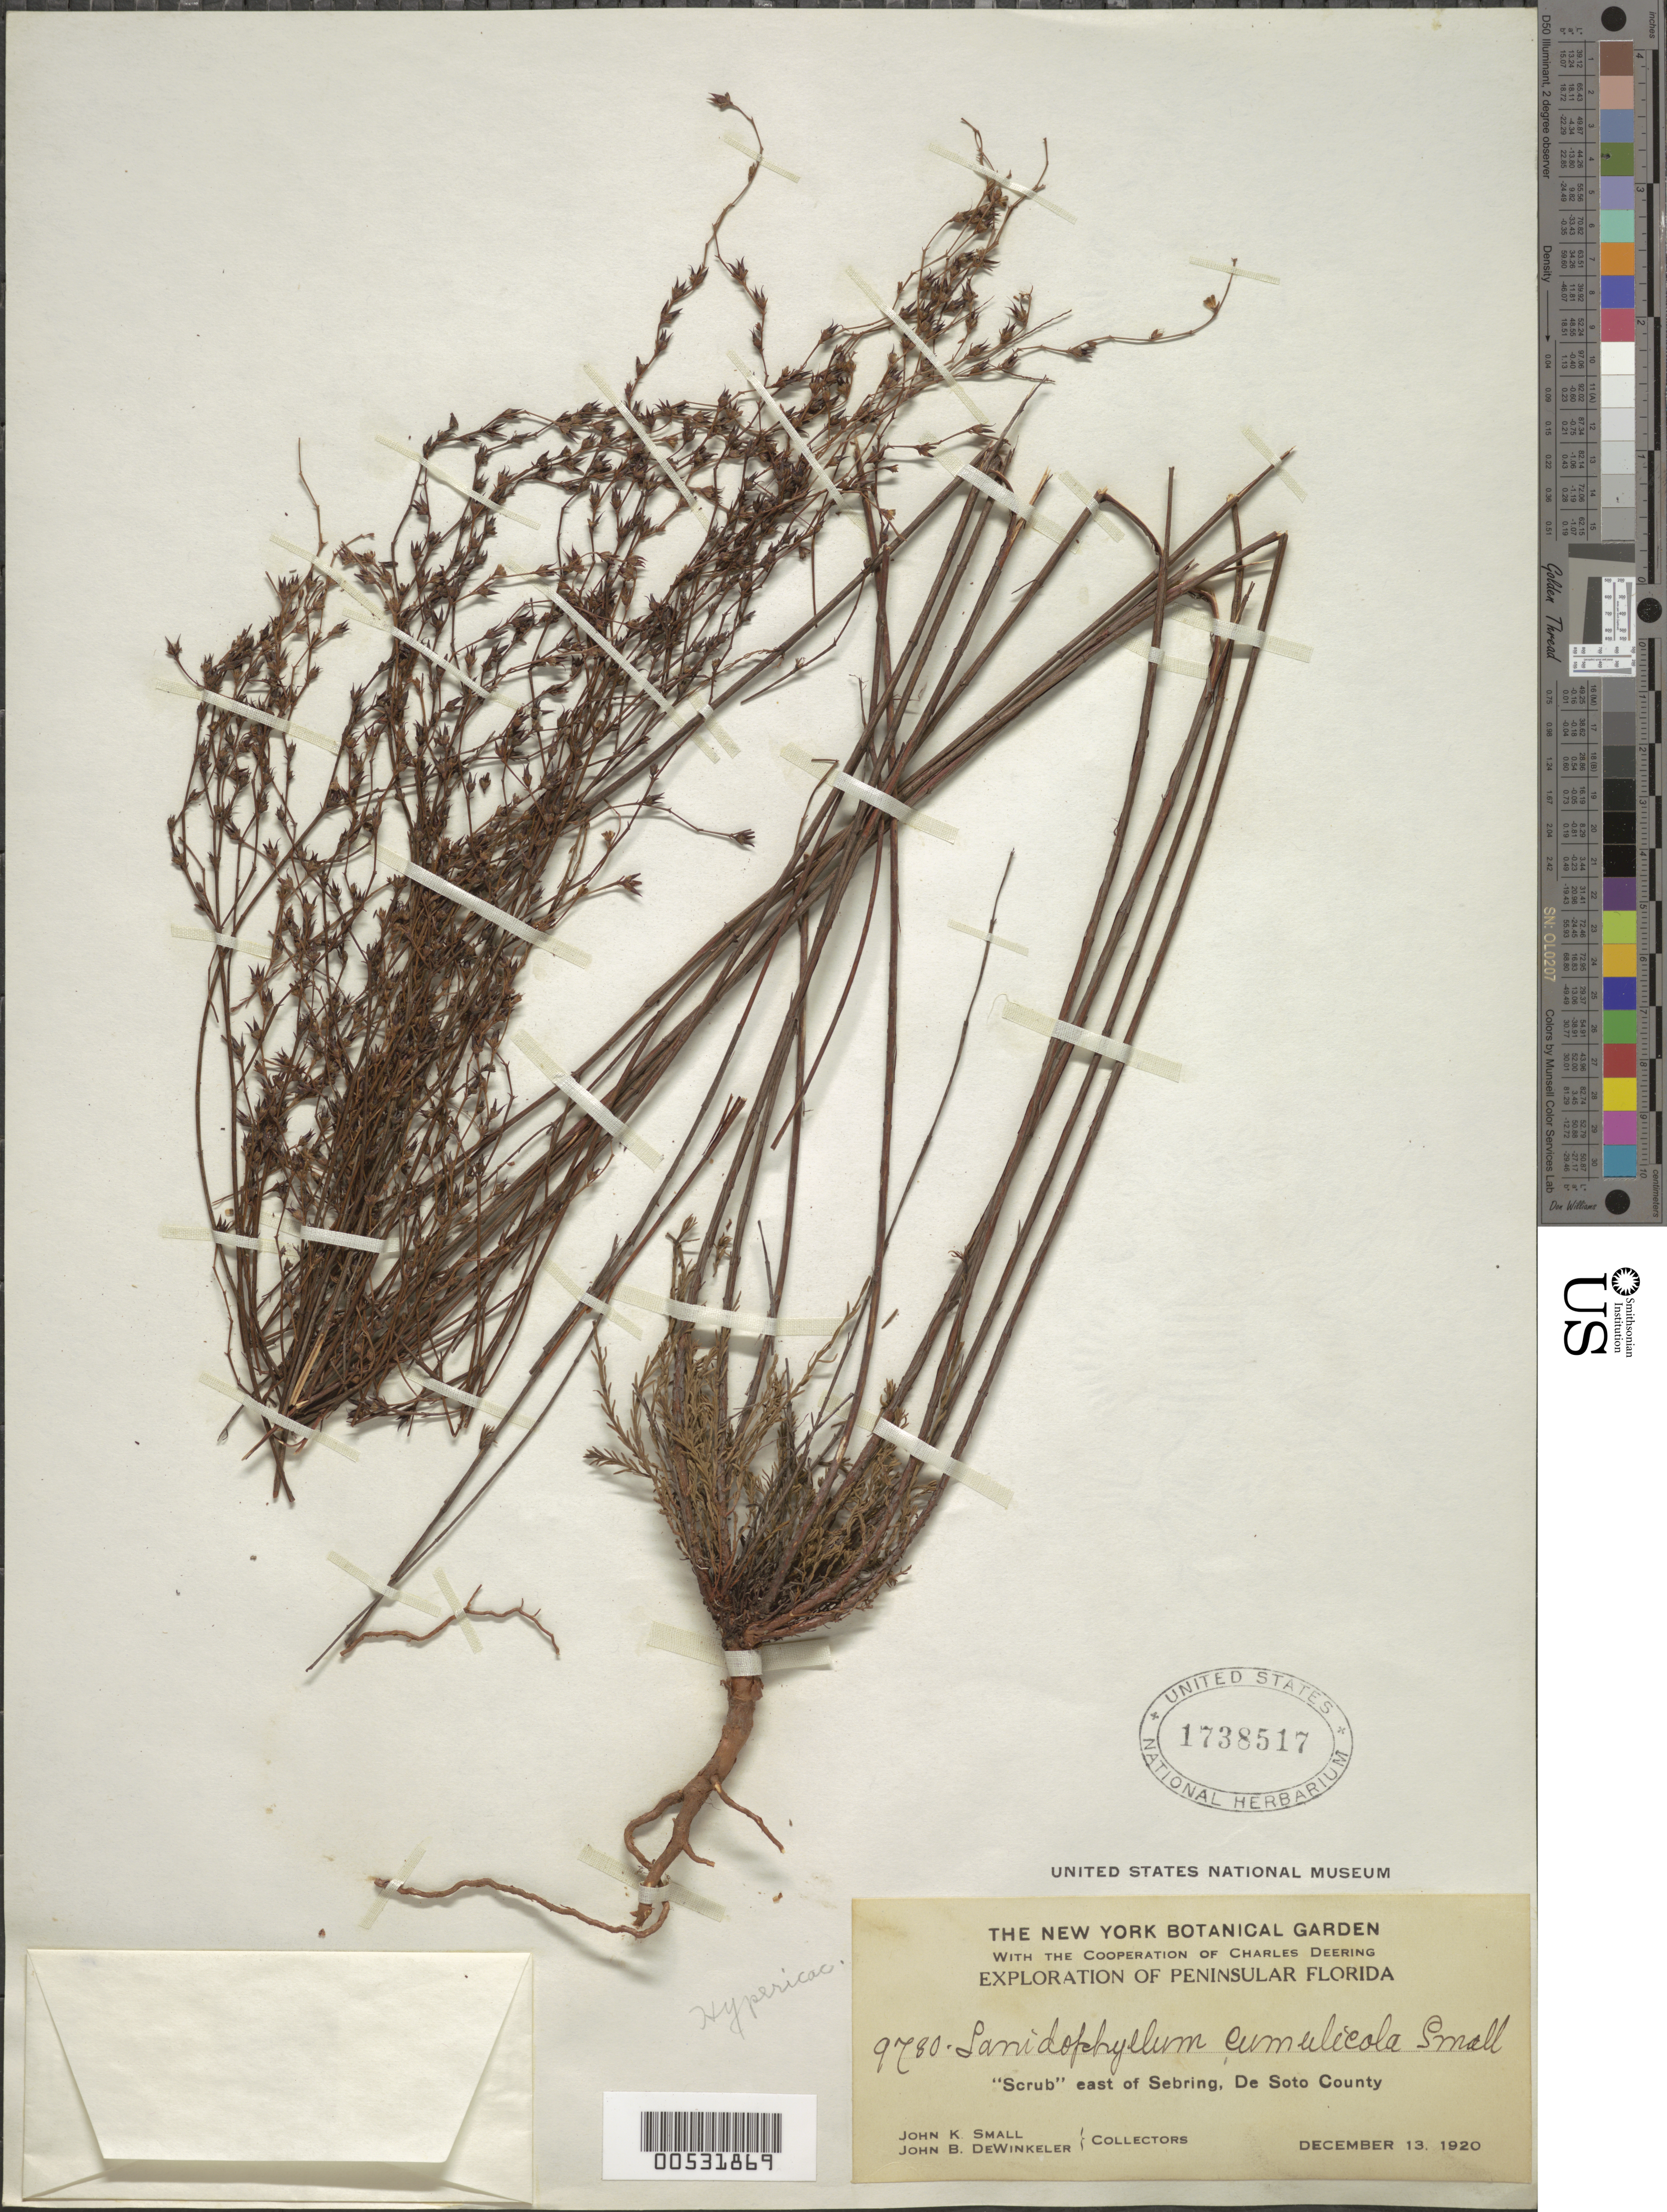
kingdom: Plantae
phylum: Tracheophyta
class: Magnoliopsida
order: Malpighiales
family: Hypericaceae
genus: Hypericum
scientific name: Hypericum cumulicola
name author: Small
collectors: J. K. Small & J. Dewinkeler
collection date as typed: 13 Dec 1920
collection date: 1920-12-13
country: United States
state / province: Florida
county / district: De Soto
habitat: Scrub.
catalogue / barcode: US 1738517